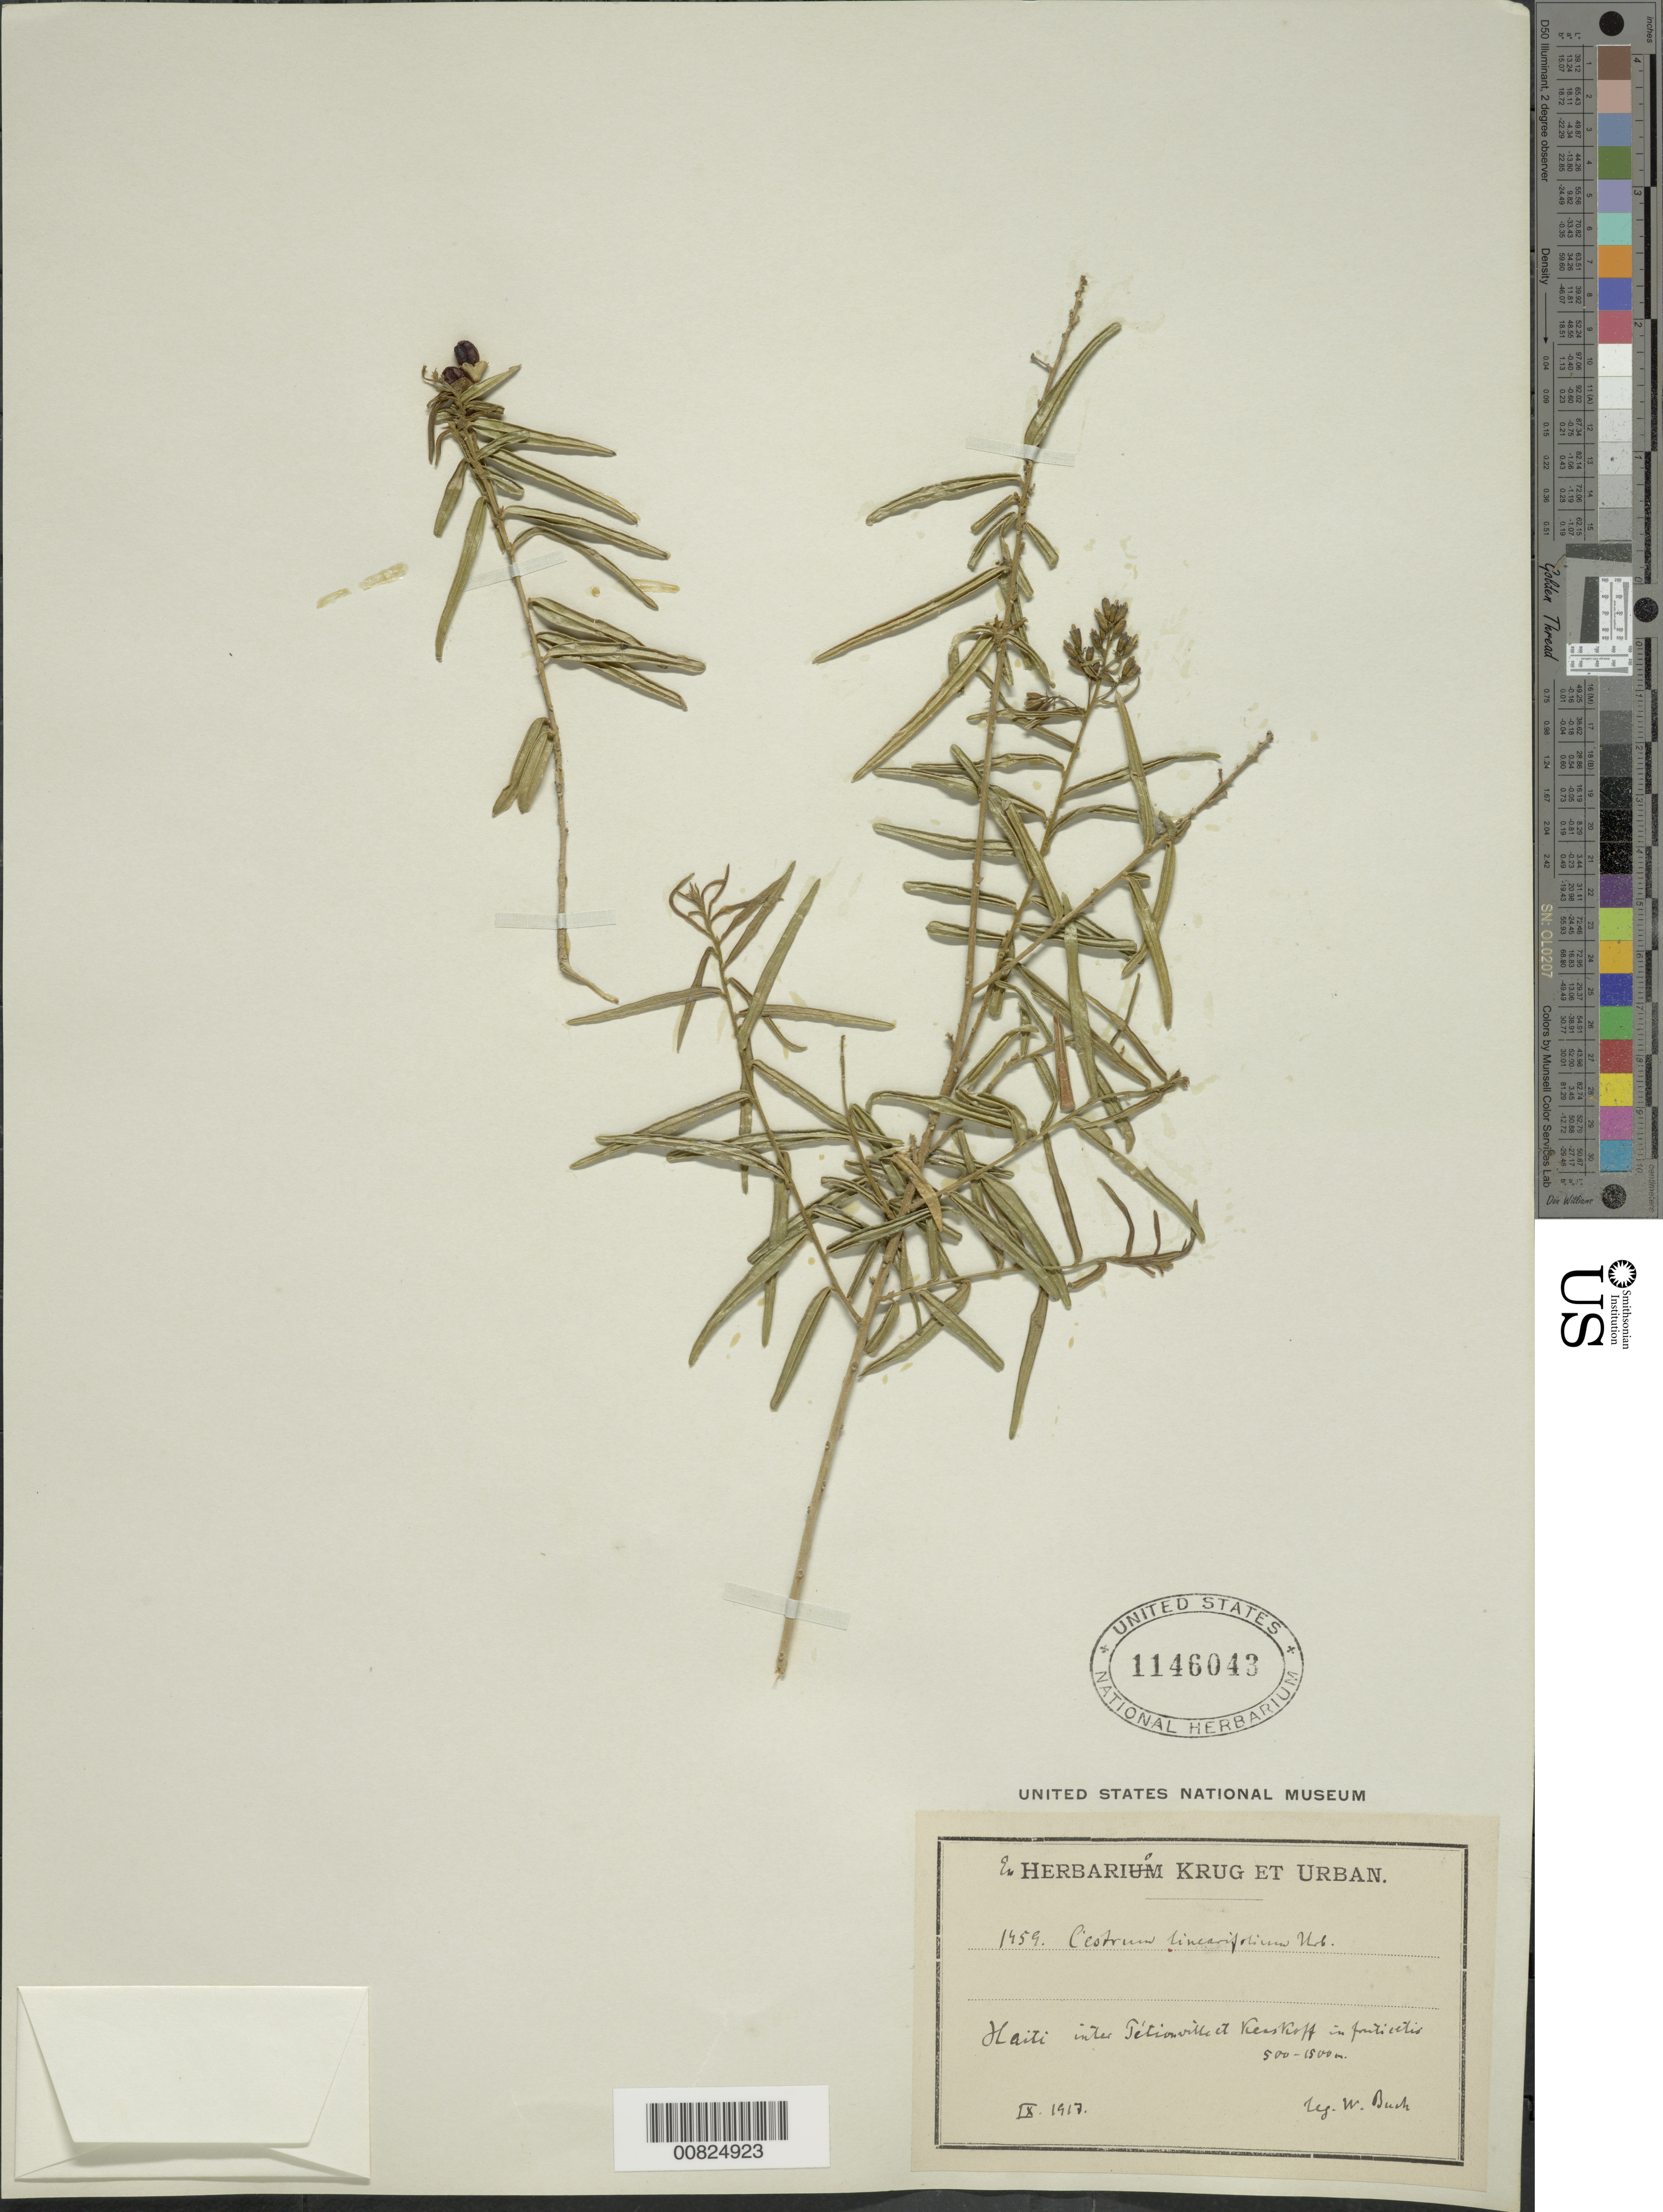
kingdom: Plantae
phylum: Tracheophyta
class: Magnoliopsida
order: Solanales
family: Solanaceae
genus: Cestrum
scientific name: Cestrum linearifolium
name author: Urb.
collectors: W. Bush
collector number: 1459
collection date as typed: Sep 1917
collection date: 1917-09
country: Haiti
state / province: Nord-Ouest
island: Hispaniola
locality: Pétionville and Kenscoff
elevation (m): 500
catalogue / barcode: US 1146043